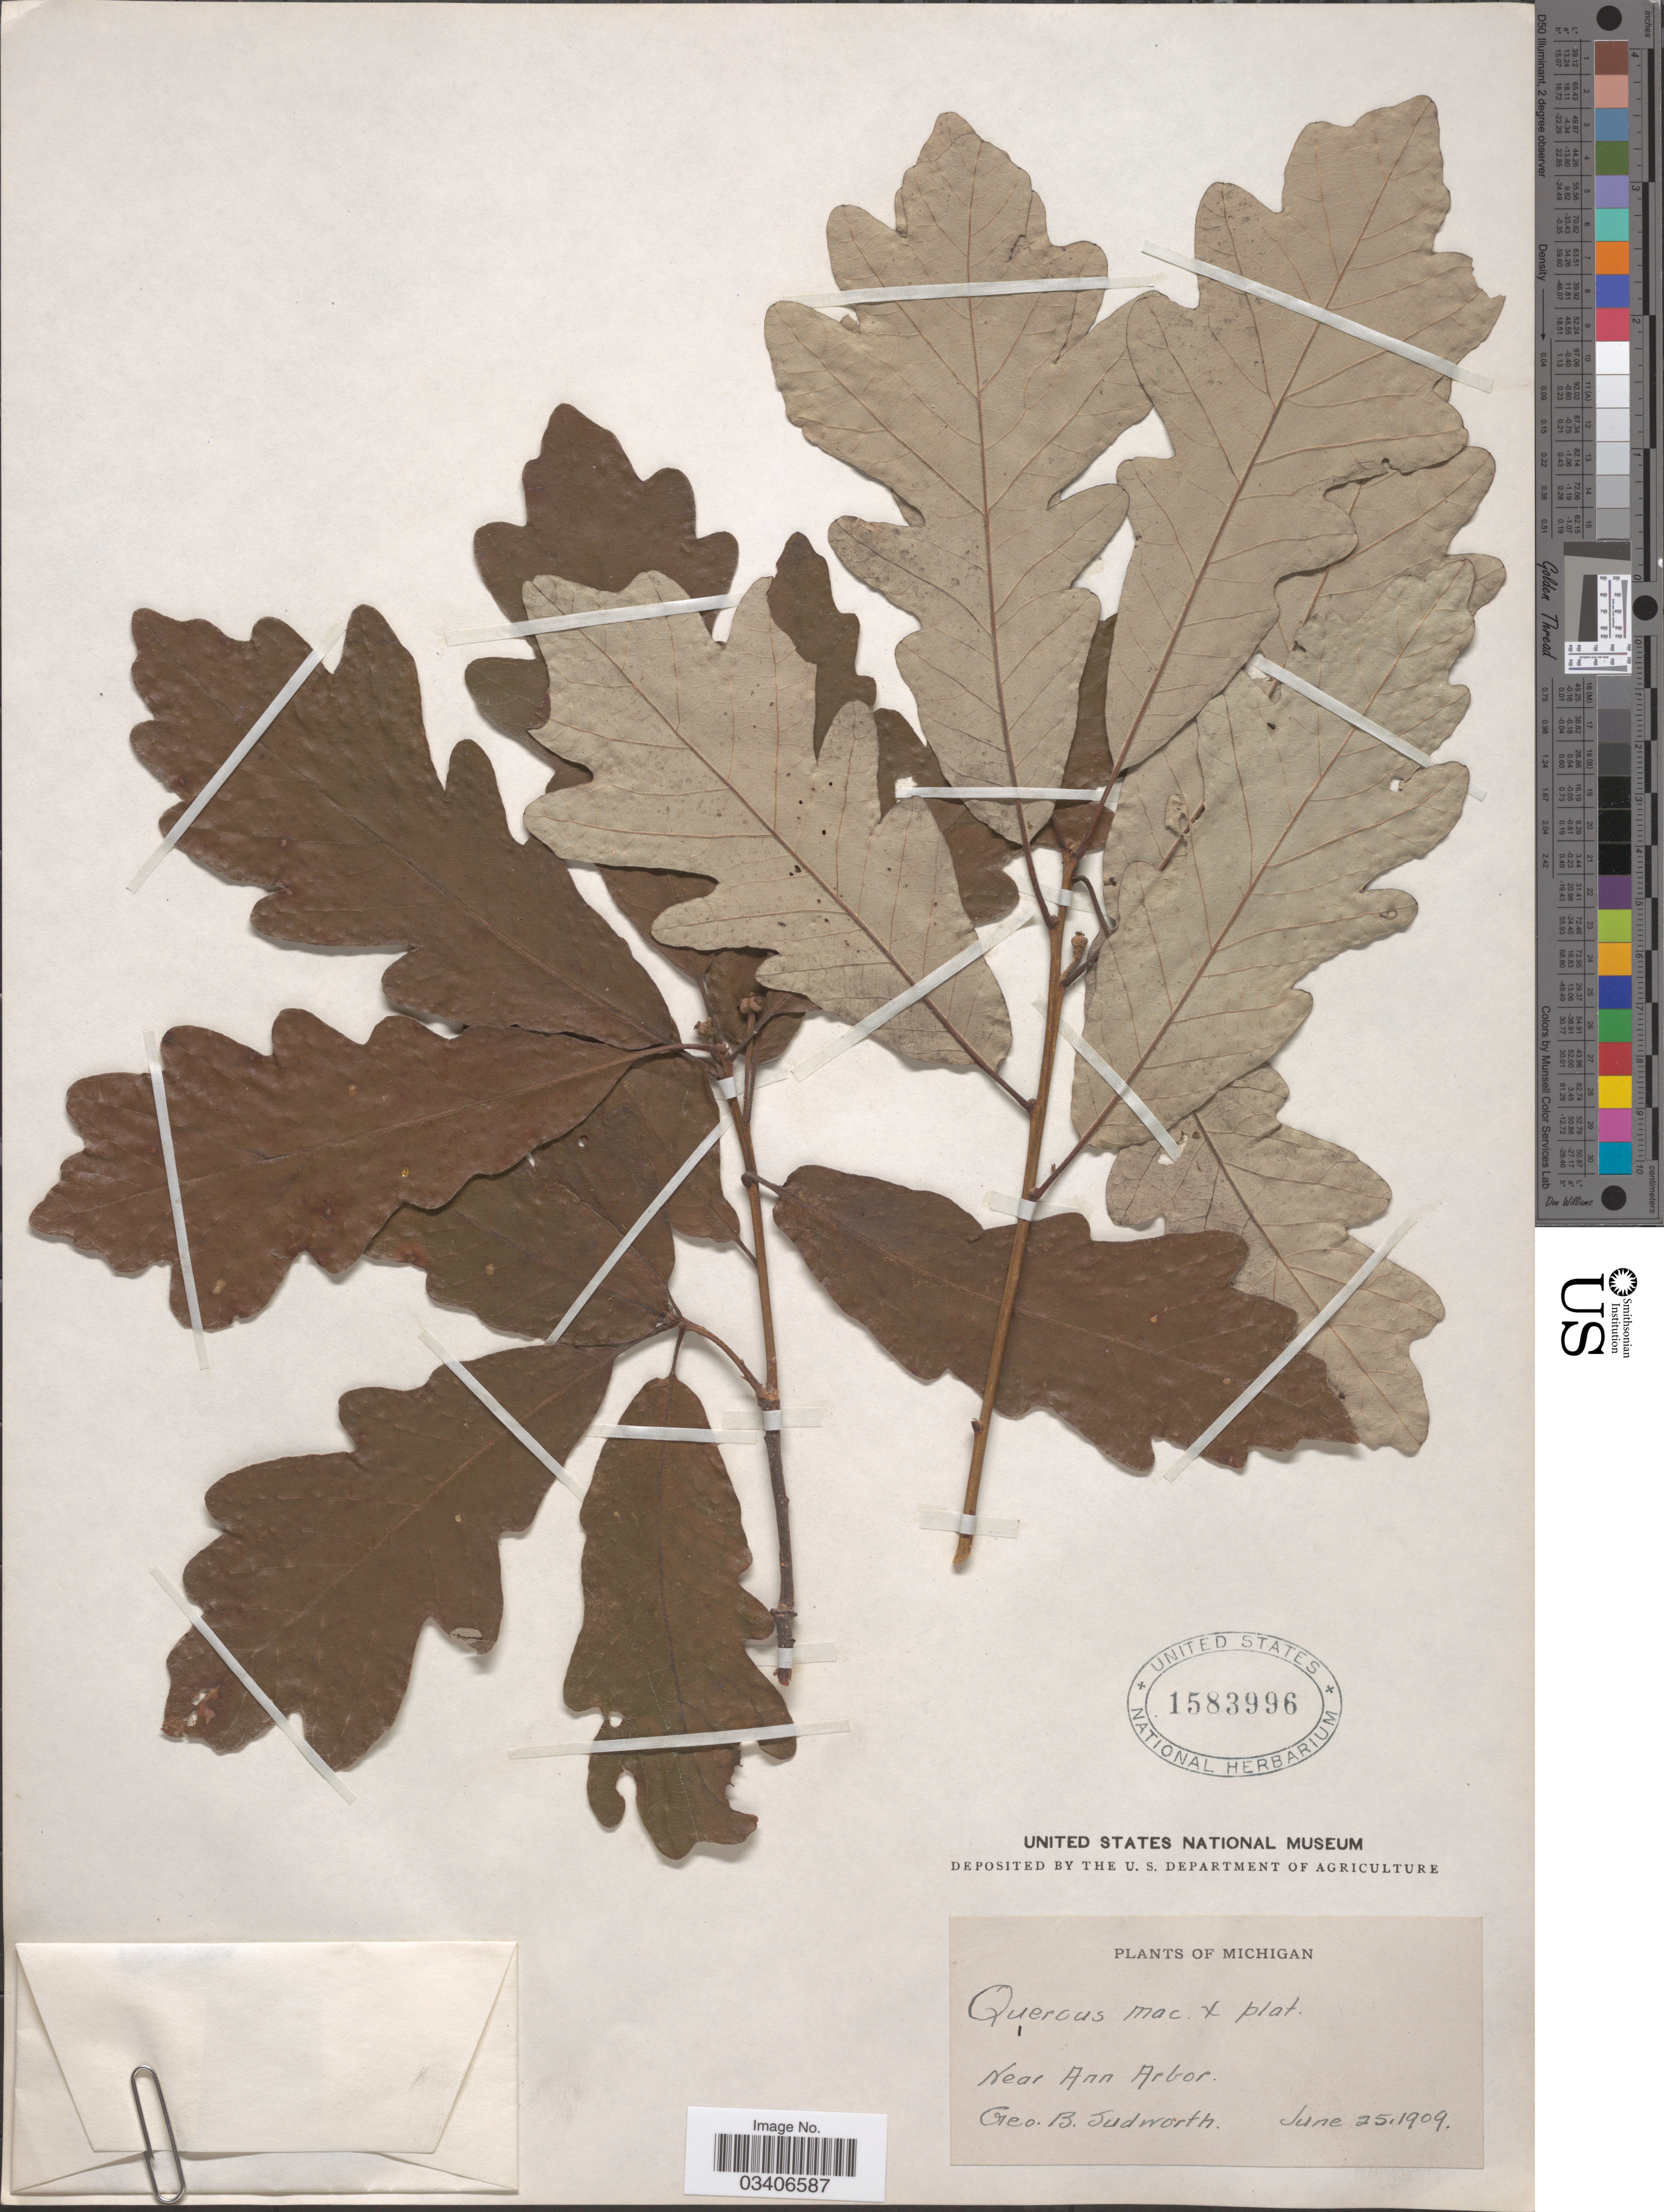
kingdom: Plantae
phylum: Tracheophyta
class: Magnoliopsida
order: Fagales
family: Fagaceae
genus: Quercus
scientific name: Quercus macrocarpa x Q. platanoides (Lam.) Sudw.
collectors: G. B. Sudworth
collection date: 1909-06-25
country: United States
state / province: Michigan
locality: Near Ann Arbor.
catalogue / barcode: US 1583996